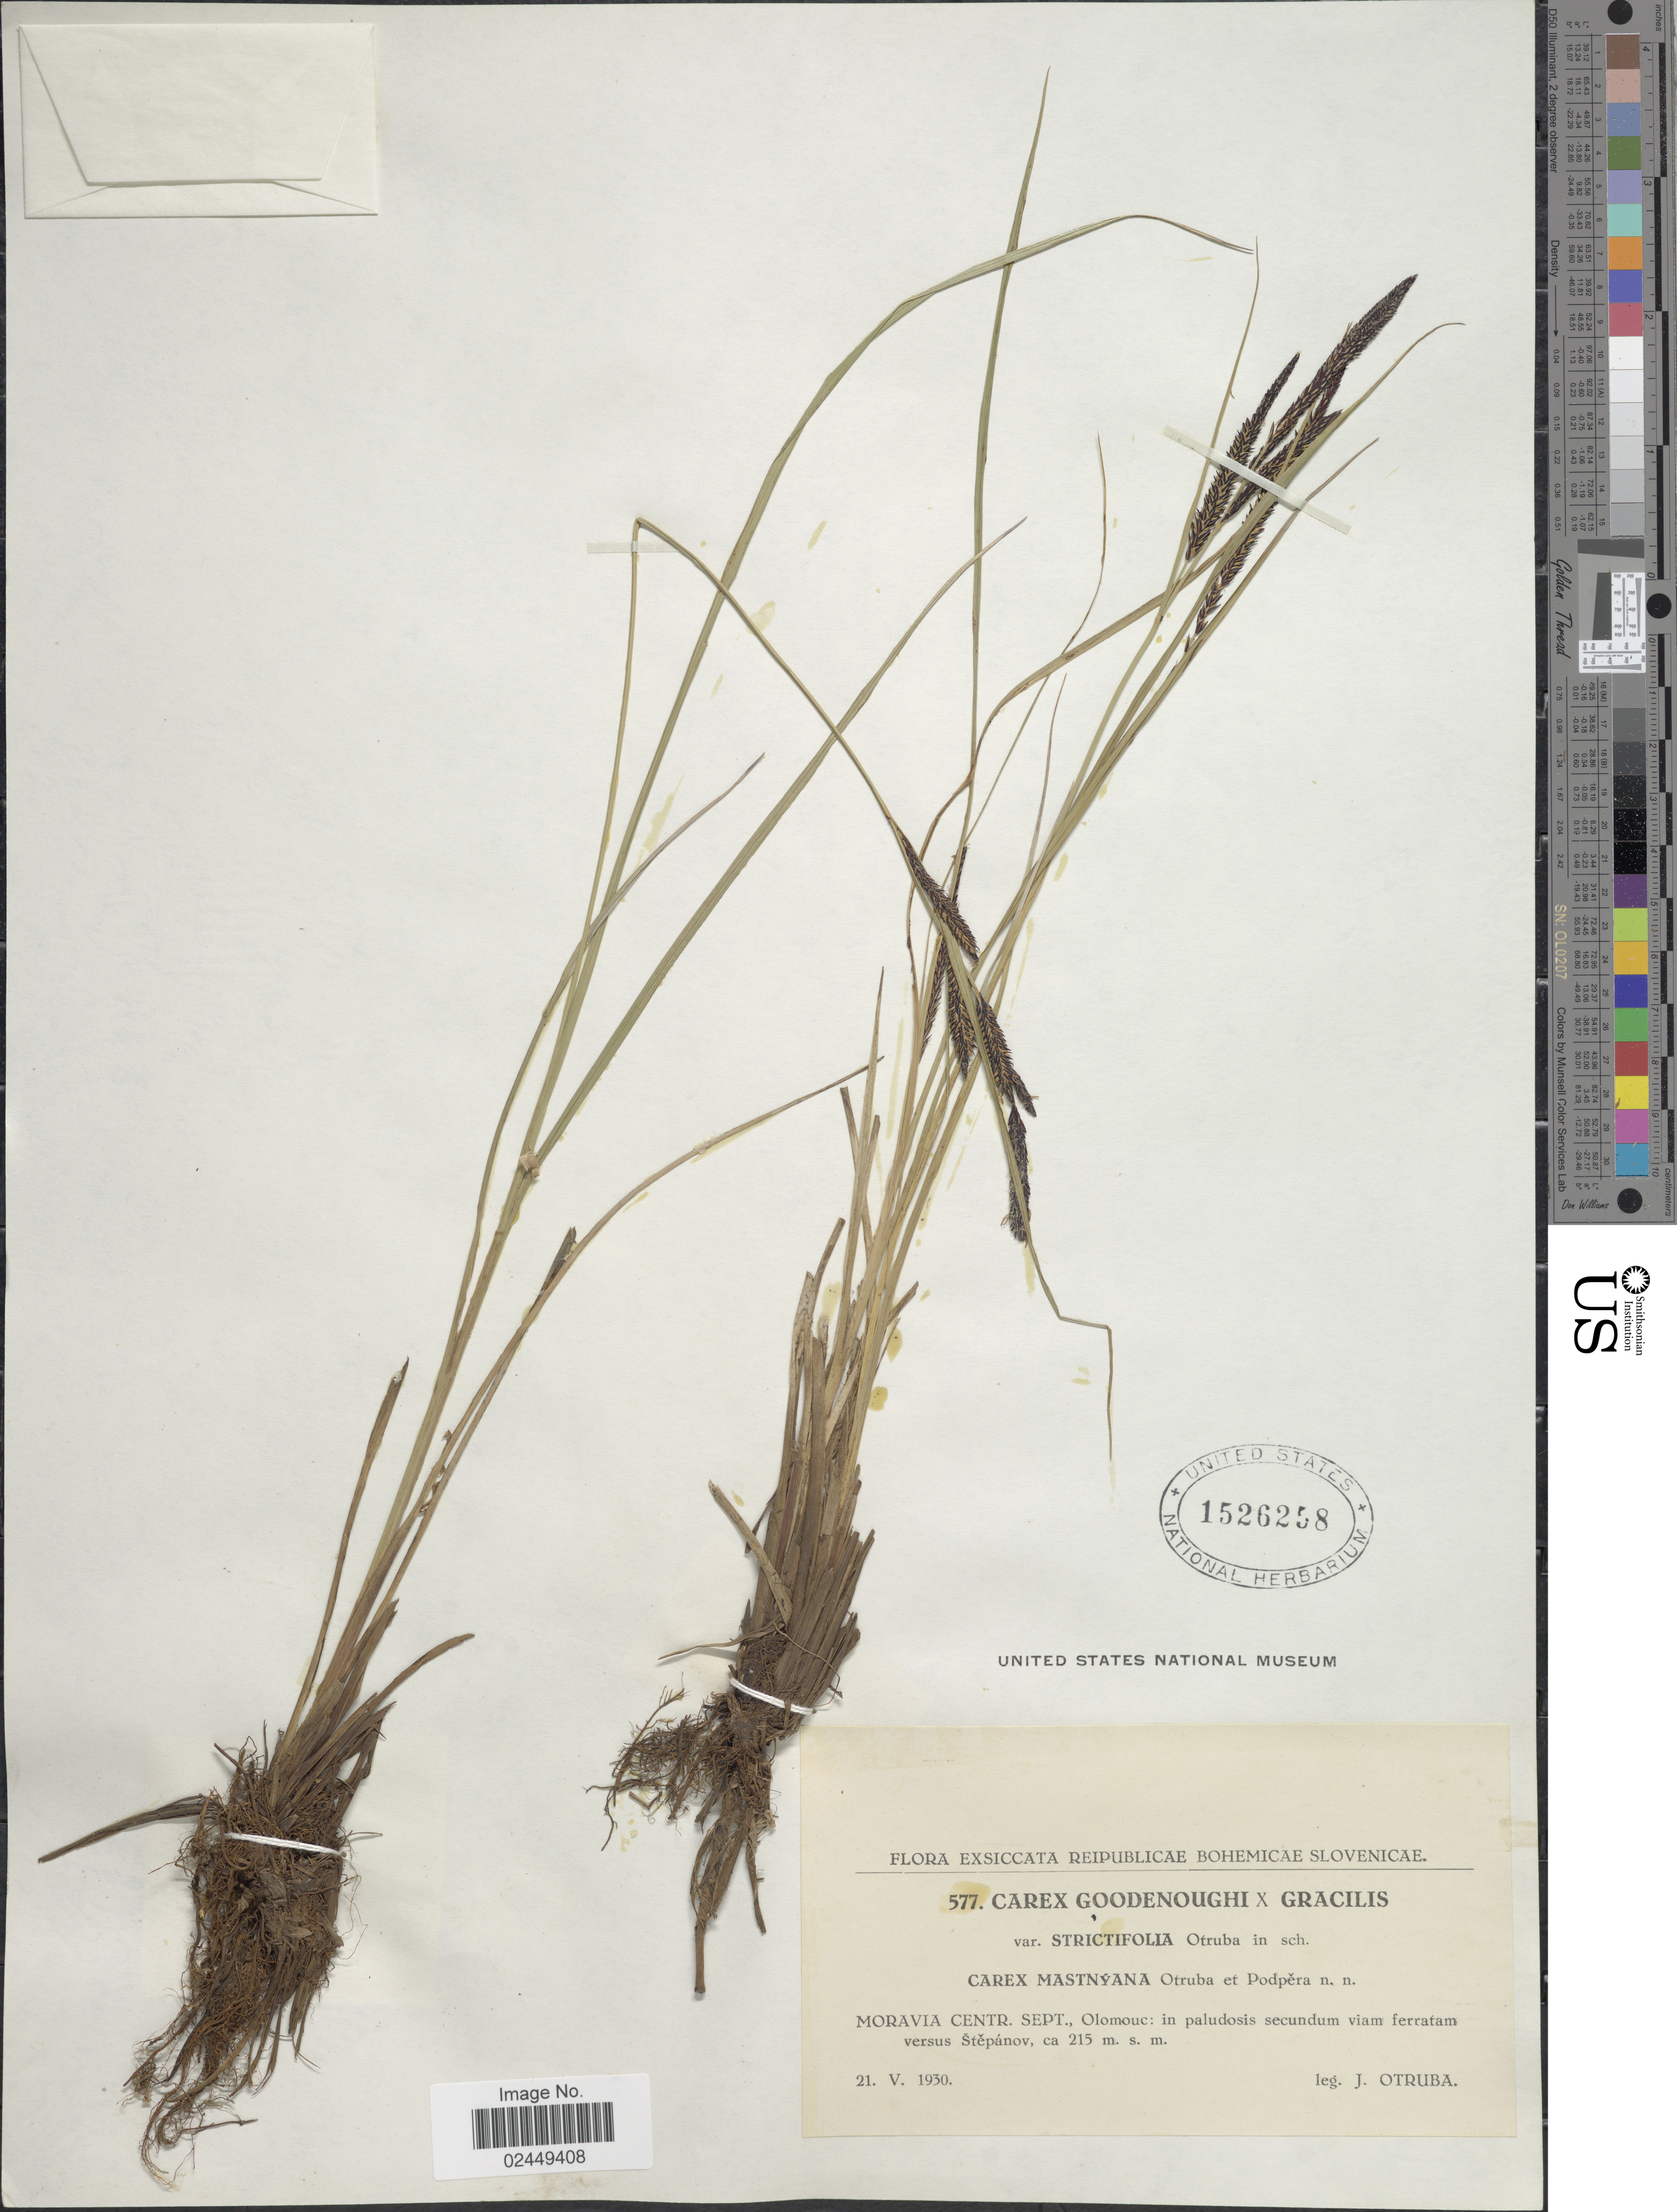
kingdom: Plantae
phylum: Tracheophyta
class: Liliopsida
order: Poales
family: Cyperaceae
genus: Carex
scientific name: Carex nigra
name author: (L.) Reichard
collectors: J. Otruba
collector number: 577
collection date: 1930-05-21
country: Czechia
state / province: Olomouc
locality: Reipublicae Bohemicae Slovenicae [unsure placement], Moravia Centr. Sept., Olomouc: in pratis paludosis secundum viam ferratam versus Stepanov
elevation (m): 215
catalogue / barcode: US 1526258